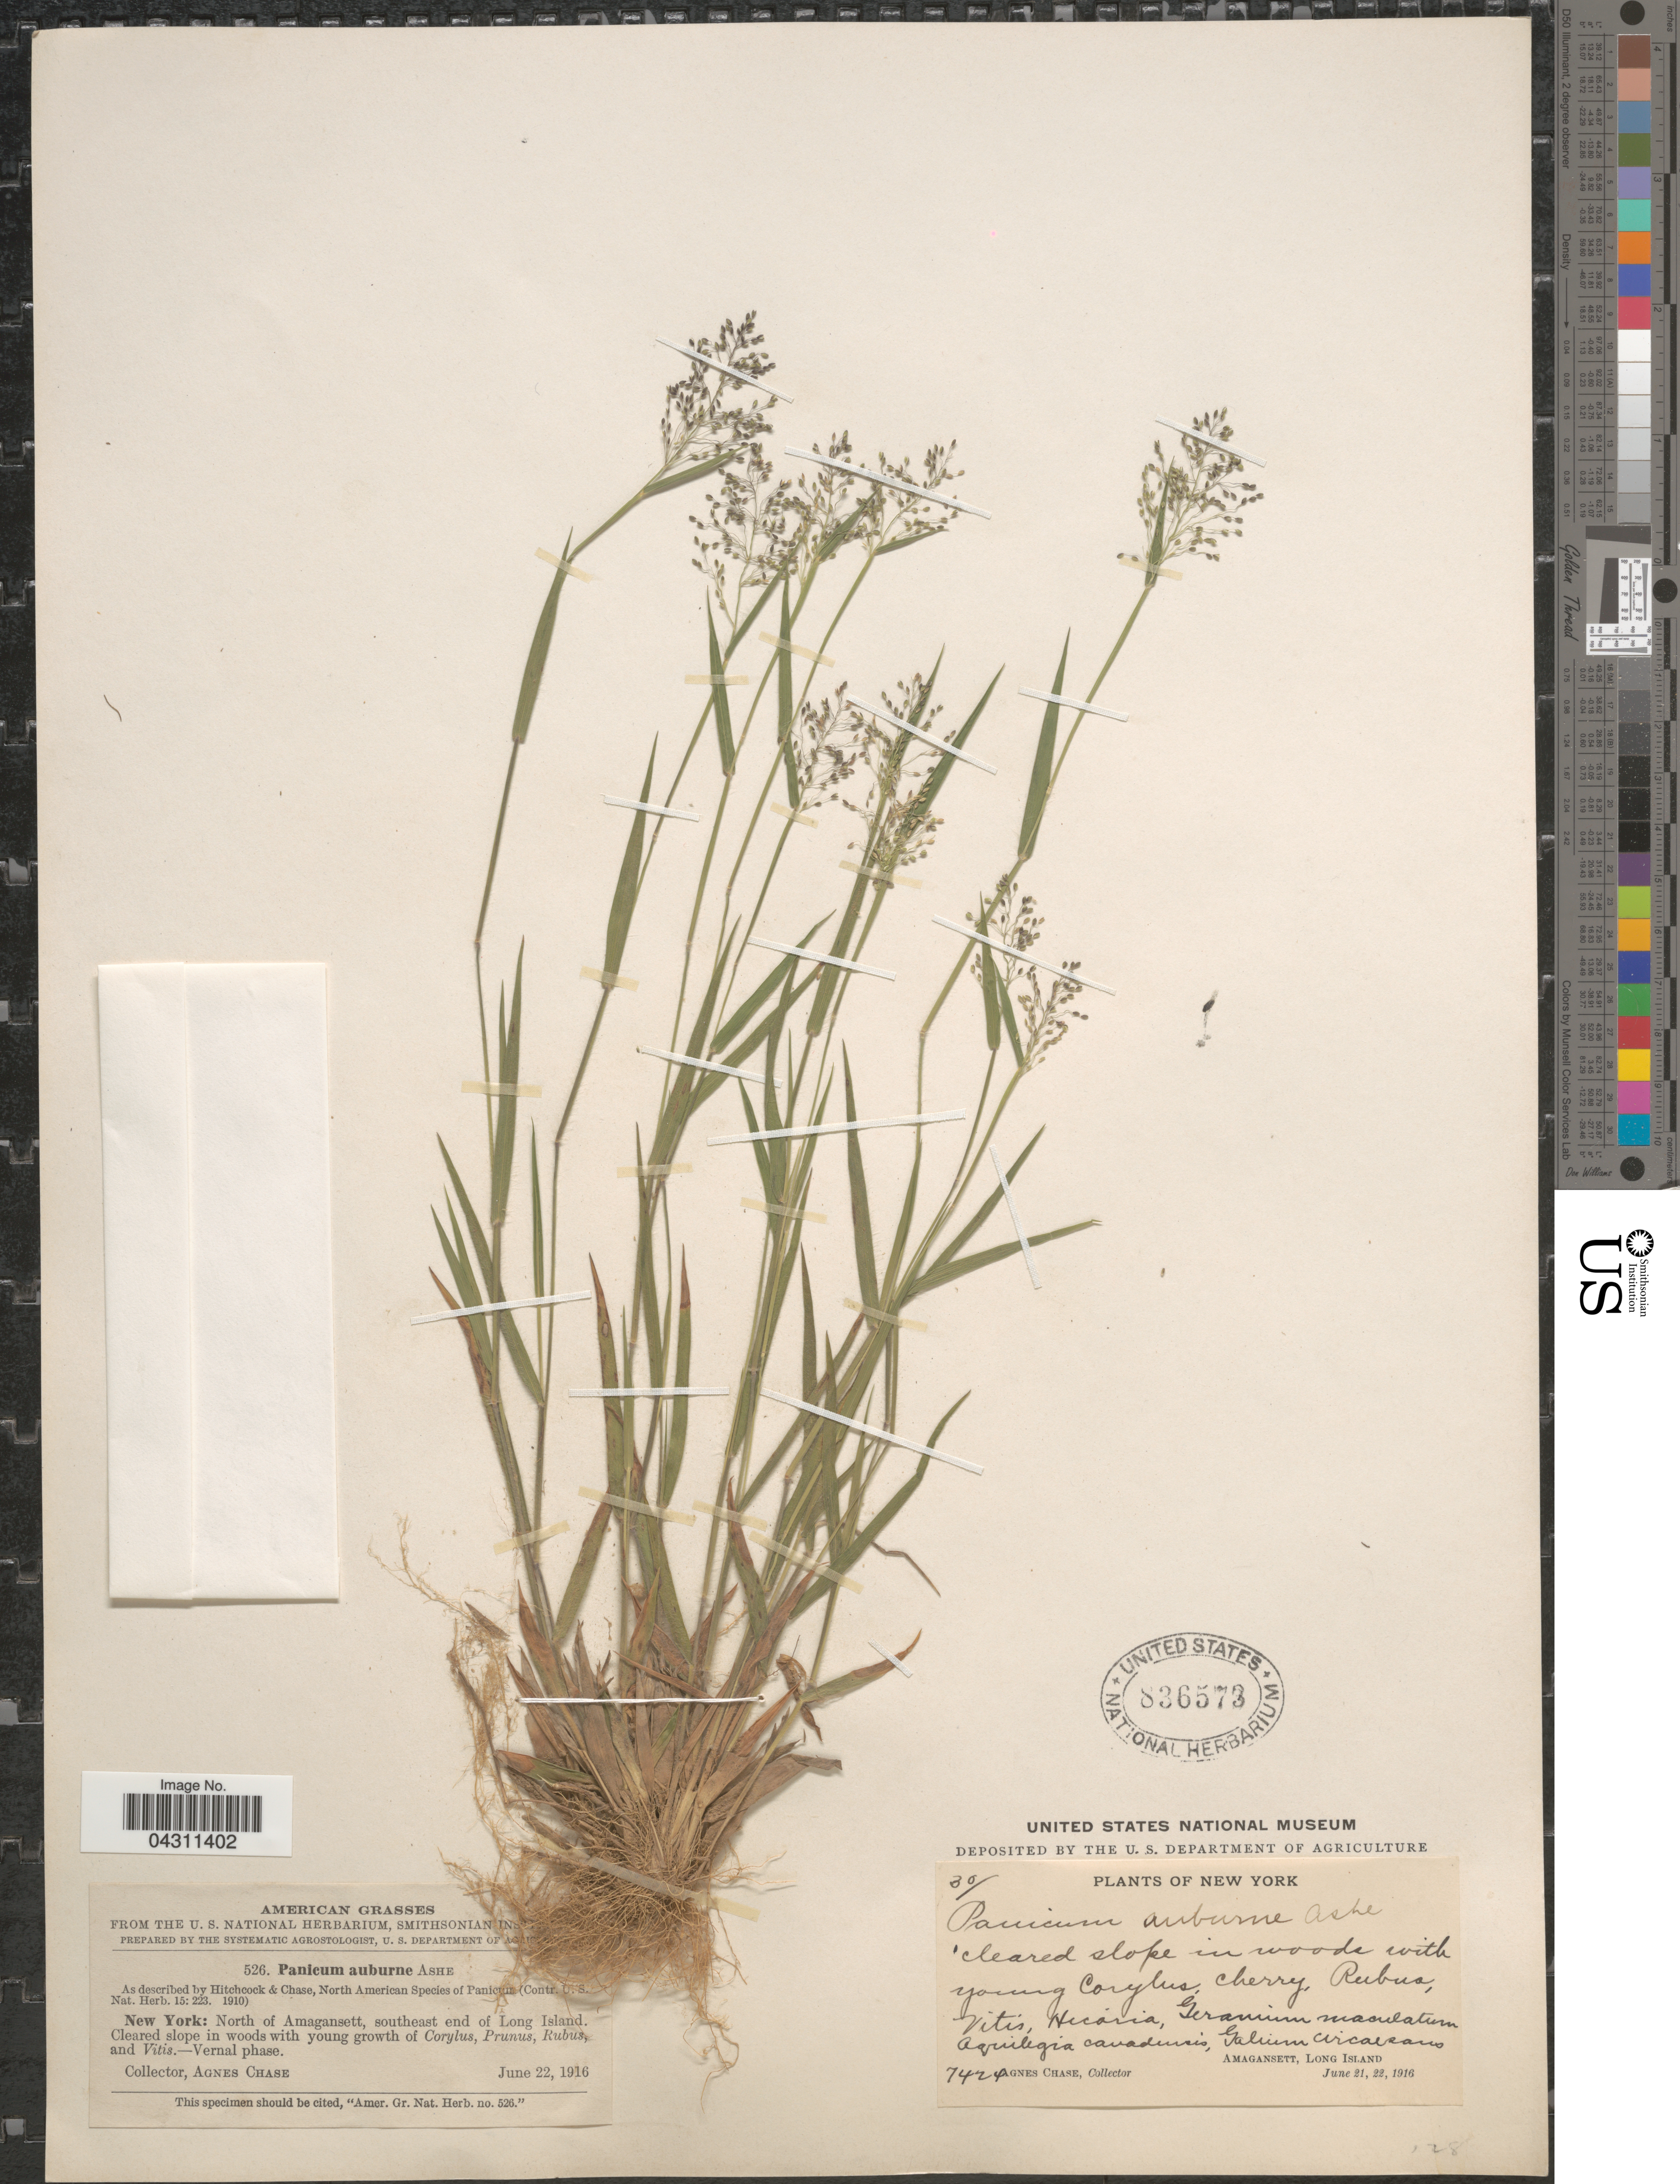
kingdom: Plantae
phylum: Tracheophyta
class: Liliopsida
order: Poales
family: Poaceae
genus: Dichanthelium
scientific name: Dichanthelium sphaerocarpon var. sphaerocarpon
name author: (Elliott) Gould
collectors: A. Chase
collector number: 526/30/7424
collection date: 1916-06-21/1916-06-22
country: United States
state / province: New York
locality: North of Amagansett, southeast end of Long Island.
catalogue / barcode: US 836573